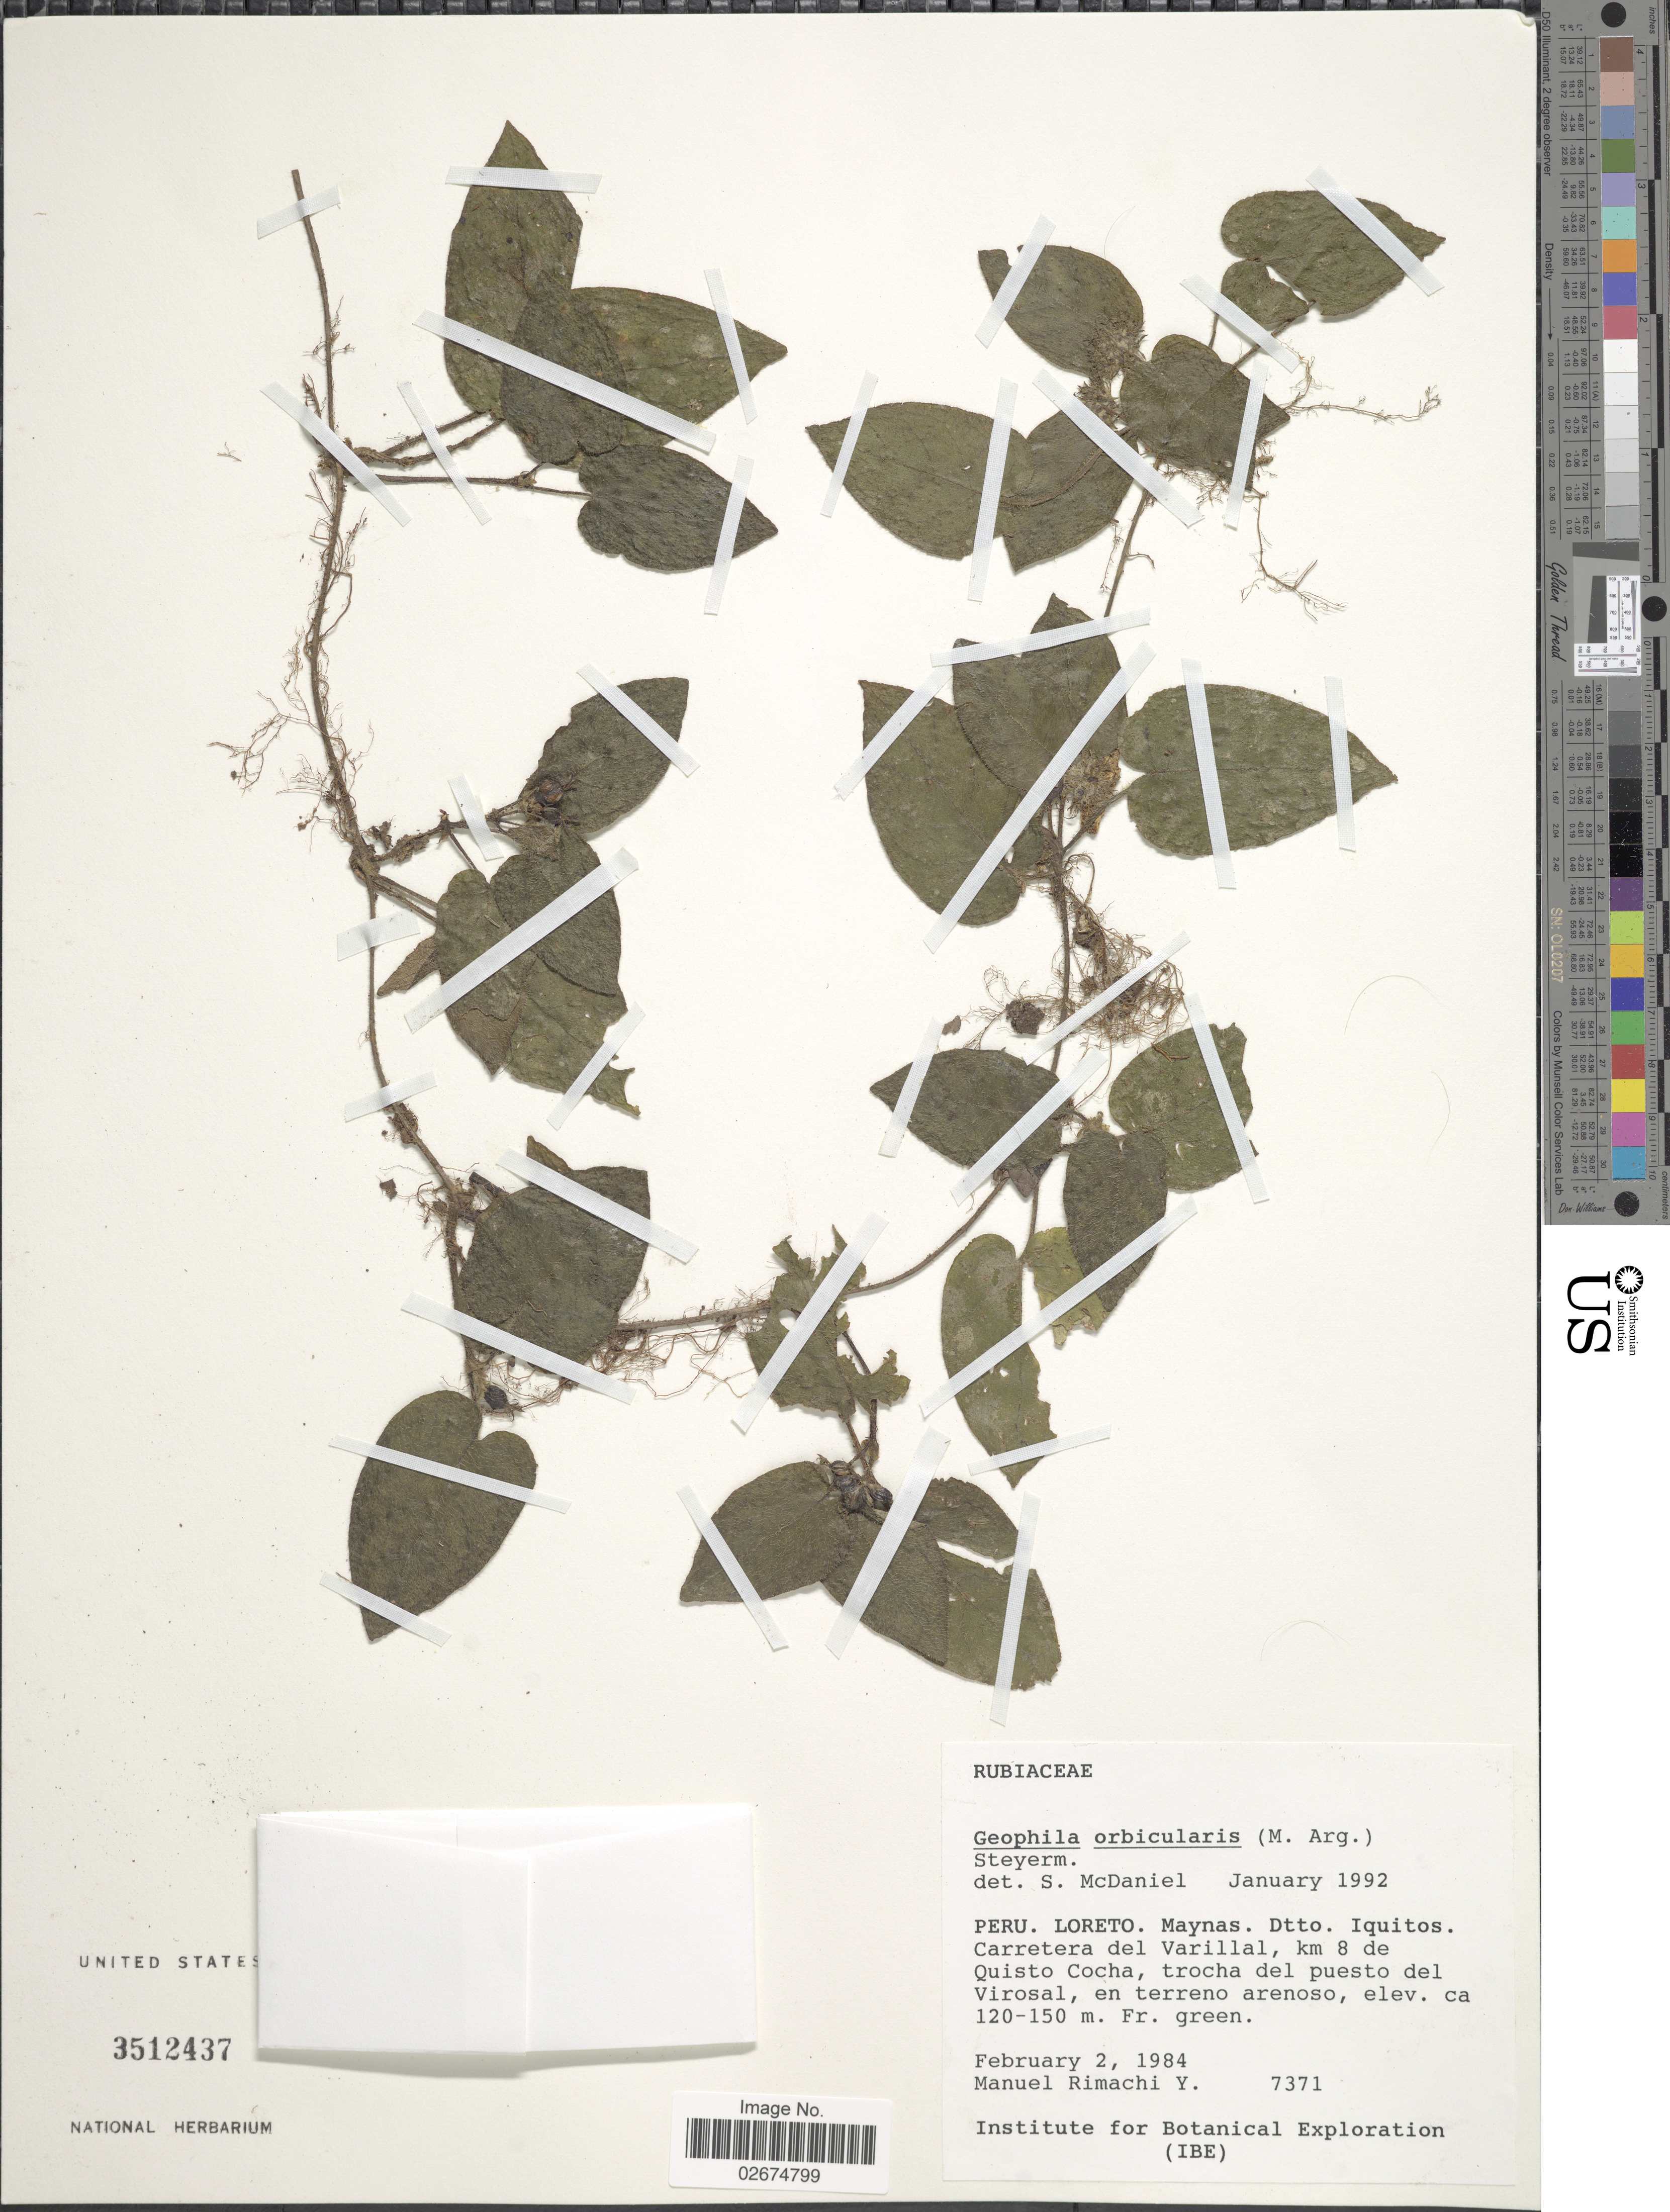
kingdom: Plantae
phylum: Tracheophyta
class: Magnoliopsida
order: Gentianales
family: Rubiaceae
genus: Geophila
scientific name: Geophila sp.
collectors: M. Rimachi Y.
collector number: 7371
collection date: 1984-02-02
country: Peru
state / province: Loreto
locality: Peru, Loreto, Maynas, Dtto. Iquitos, Carretera del Varillal, km 8 de Quisto Cocha, trocha del puesto del Virosal, en terreno arenoso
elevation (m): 120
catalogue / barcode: US 3512437